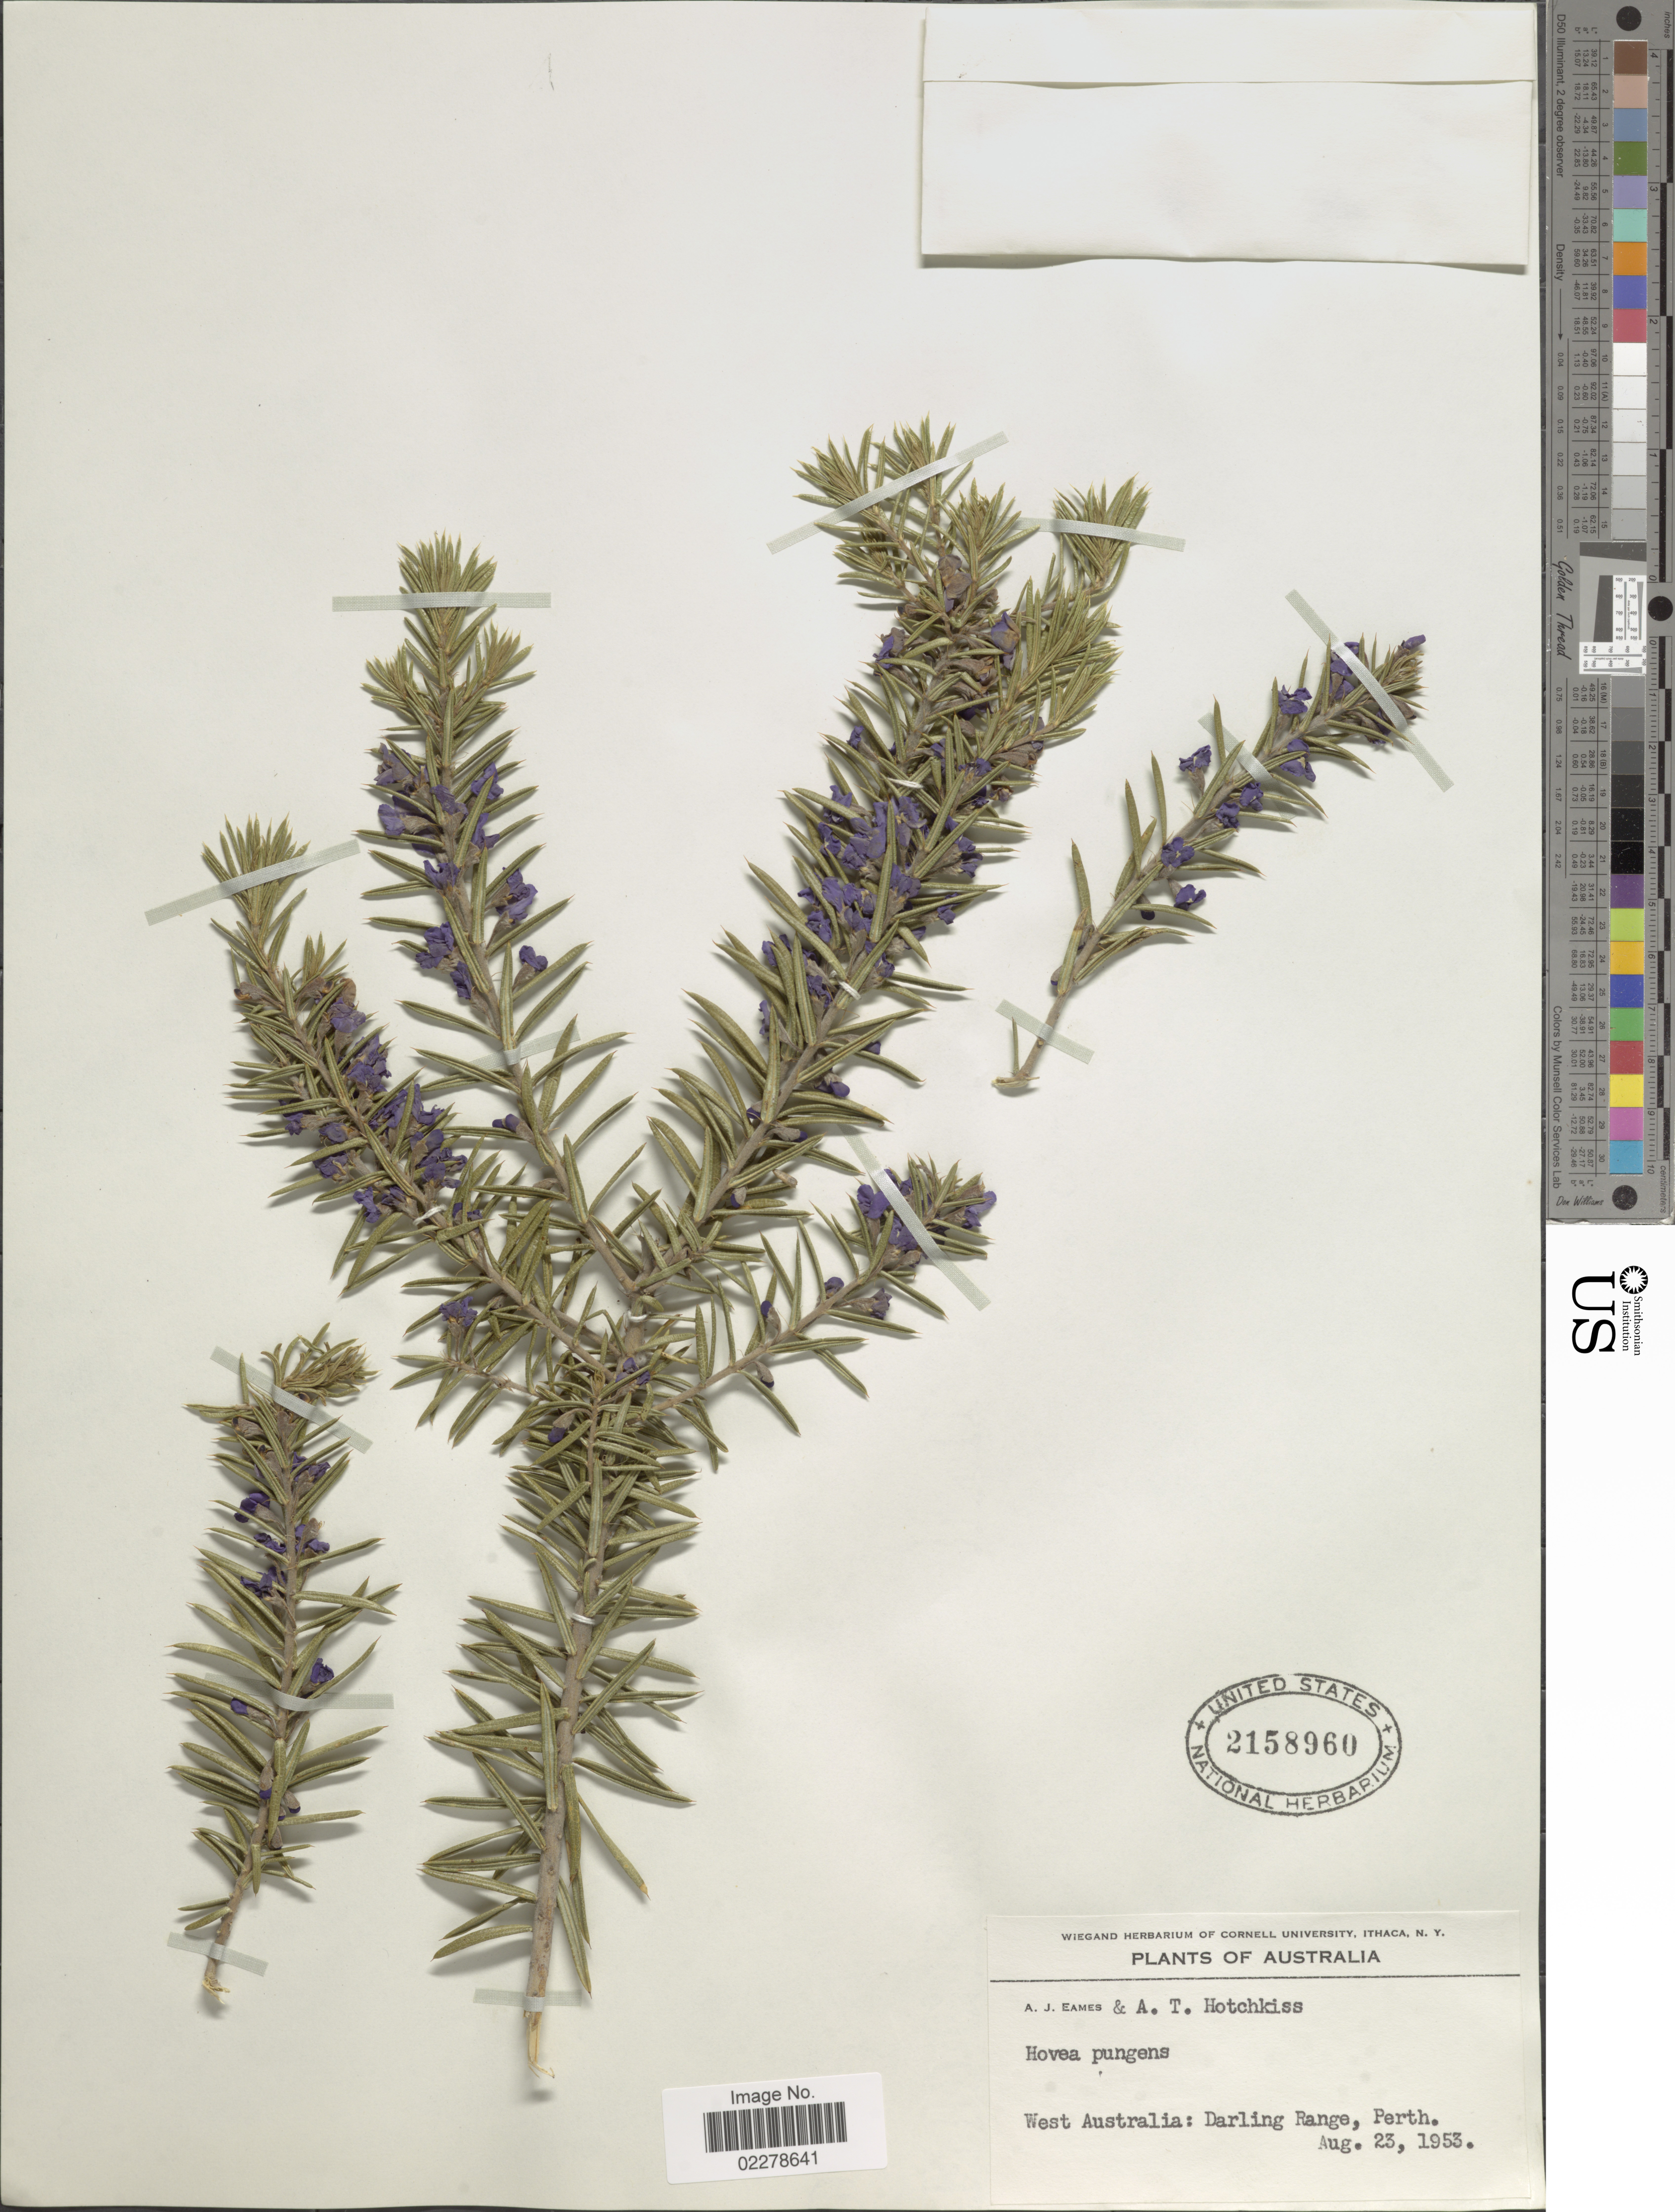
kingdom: Plantae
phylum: Tracheophyta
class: Magnoliopsida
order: Fabales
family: Fabaceae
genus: Hovea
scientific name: Hovea pungens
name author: Benth.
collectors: A. J. Eames & A. Hotchkiss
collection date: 1953-08-23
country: Australia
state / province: Western Australia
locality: West Australia: Darling Range, Perth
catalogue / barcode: US 2158960